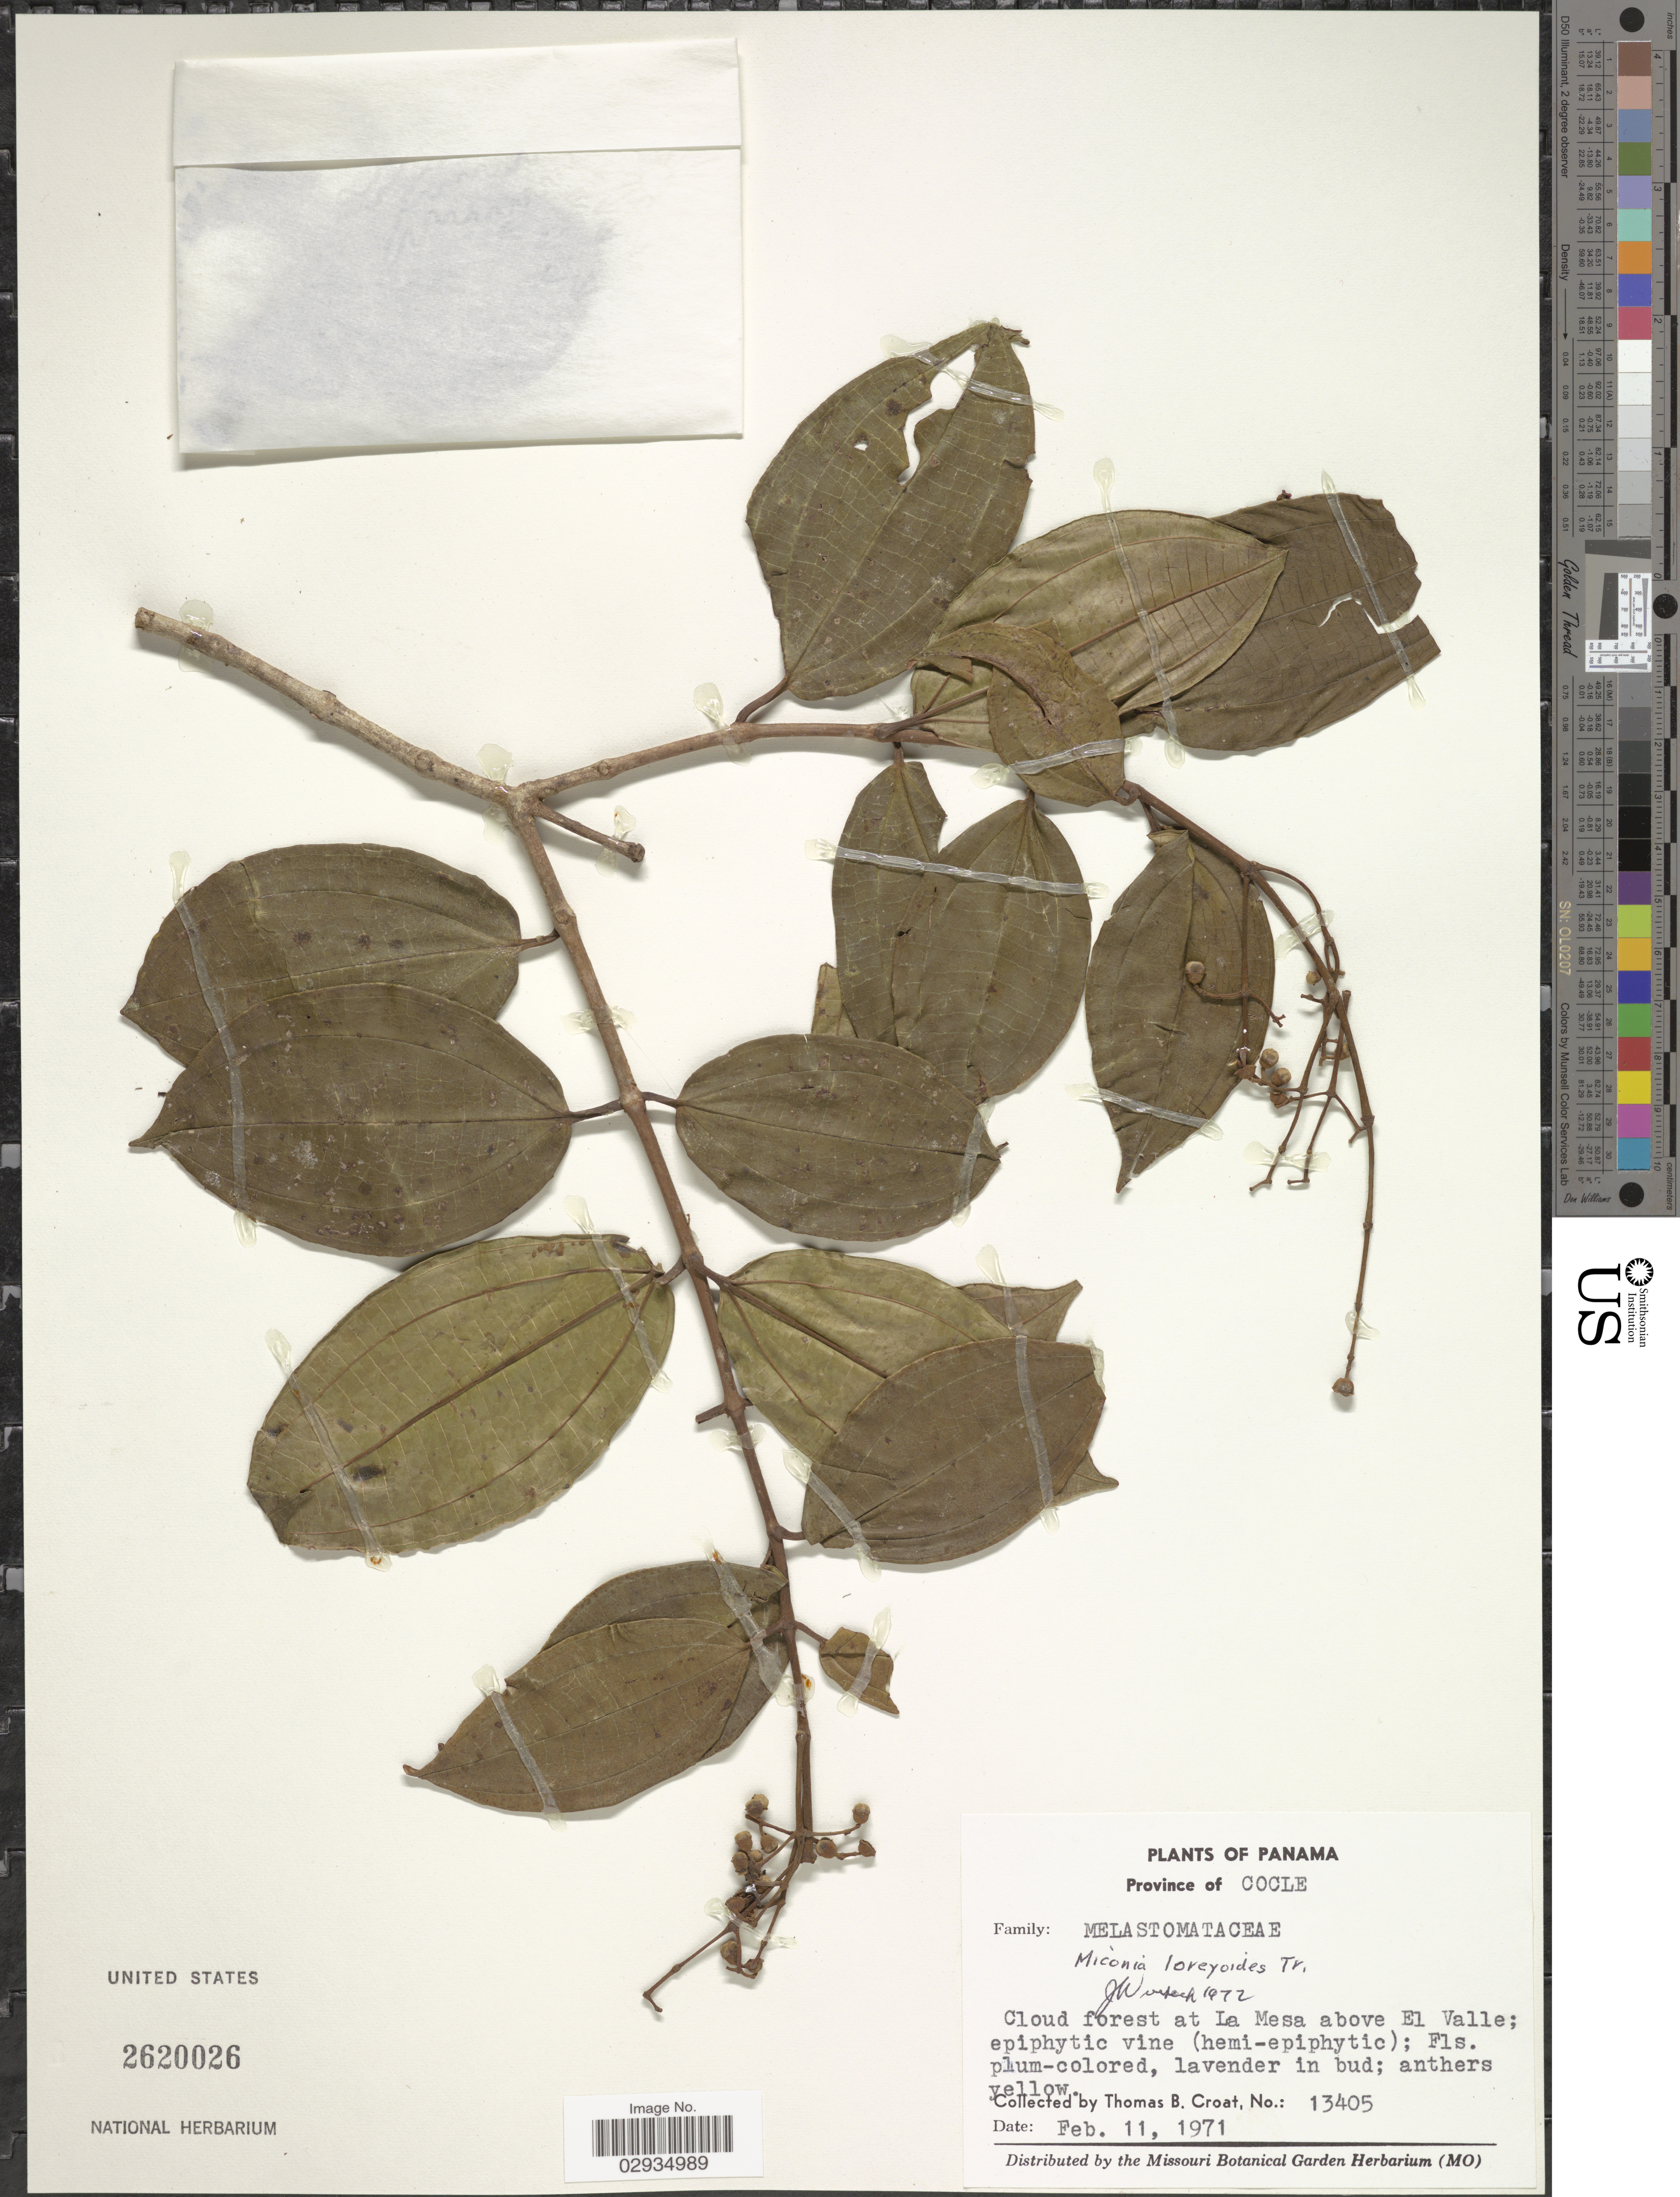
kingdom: Plantae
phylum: Tracheophyta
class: Magnoliopsida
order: Myrtales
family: Melastomataceae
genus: Miconia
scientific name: Miconia loreyoides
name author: Triana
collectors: T. B. Croat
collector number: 13405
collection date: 1971-02-11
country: Panama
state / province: Coclé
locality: Cloud forest at La Mesa above El Valle.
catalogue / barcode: US 2620026